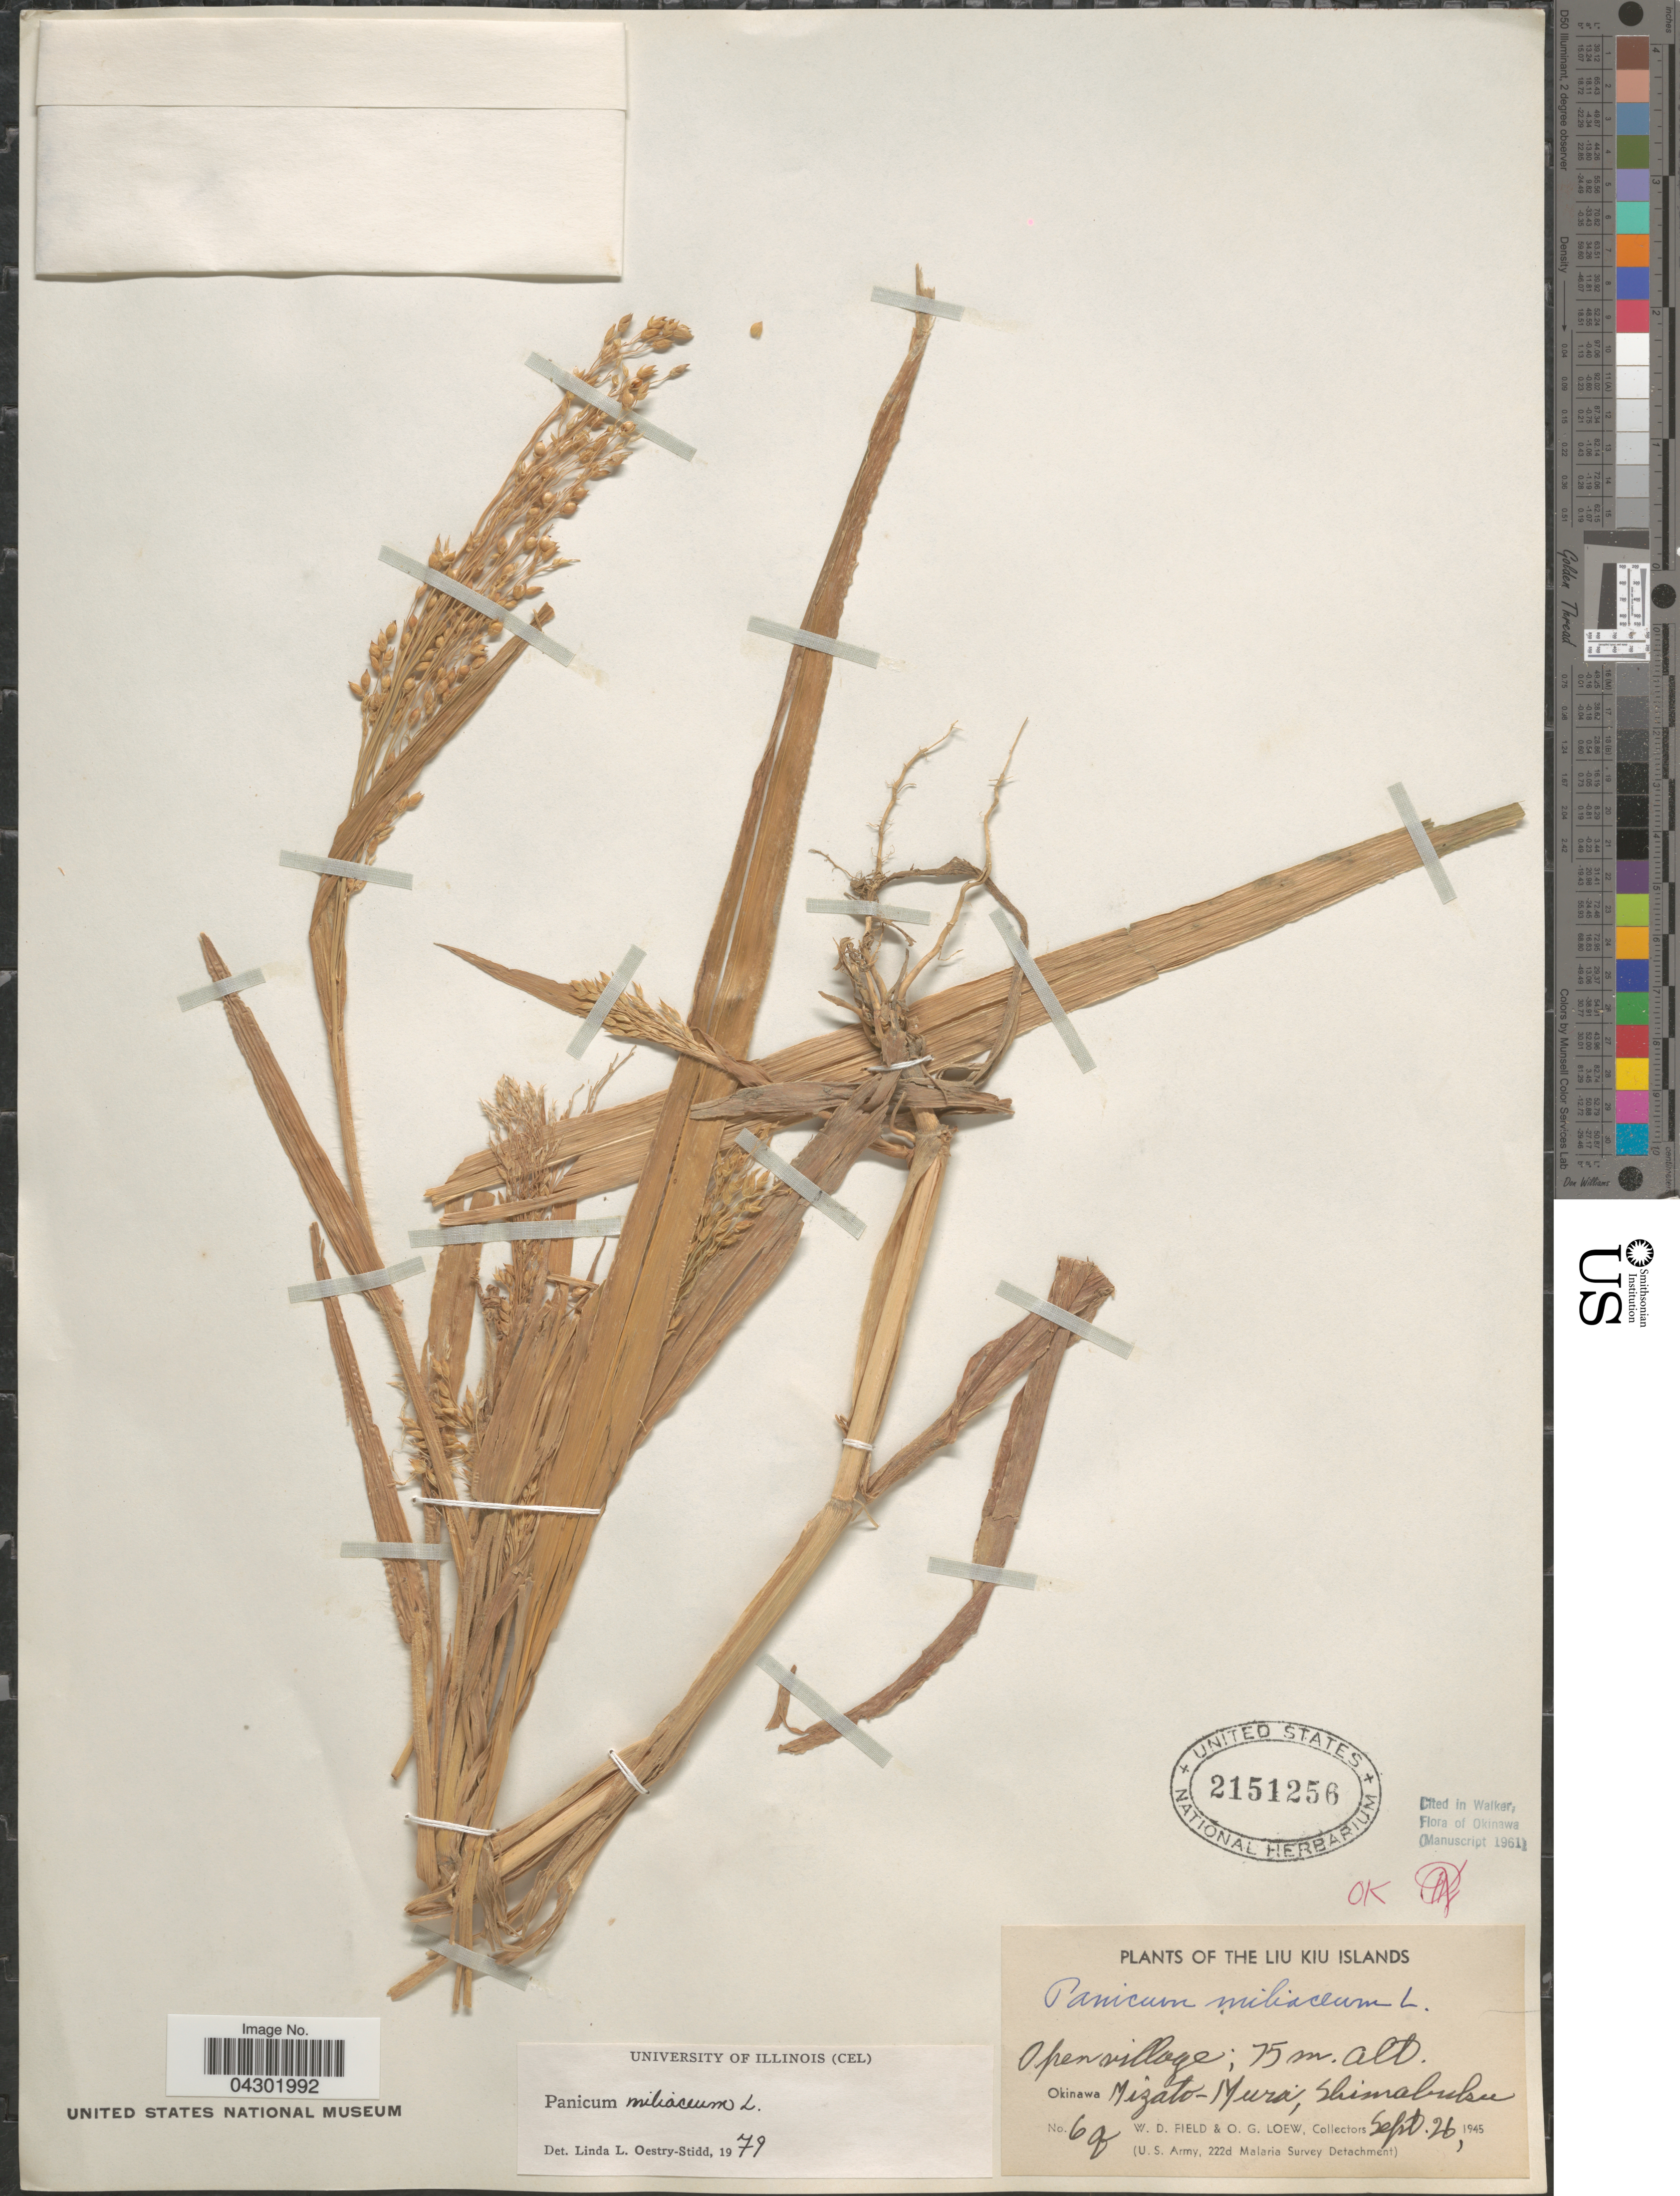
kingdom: Plantae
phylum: Tracheophyta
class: Liliopsida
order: Poales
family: Poaceae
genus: Panicum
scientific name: Panicum miliaceum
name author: L.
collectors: W. D. Field & O. G. Loew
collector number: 6q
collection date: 1945-09-26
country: Japan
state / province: Okinawa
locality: Liu Kiu Islands. Open village; Okinawa Mizato-Mura; Shimabuku. (U.S. Army, 222d Malaria Survey Detachment).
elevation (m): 75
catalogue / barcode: US 2151256